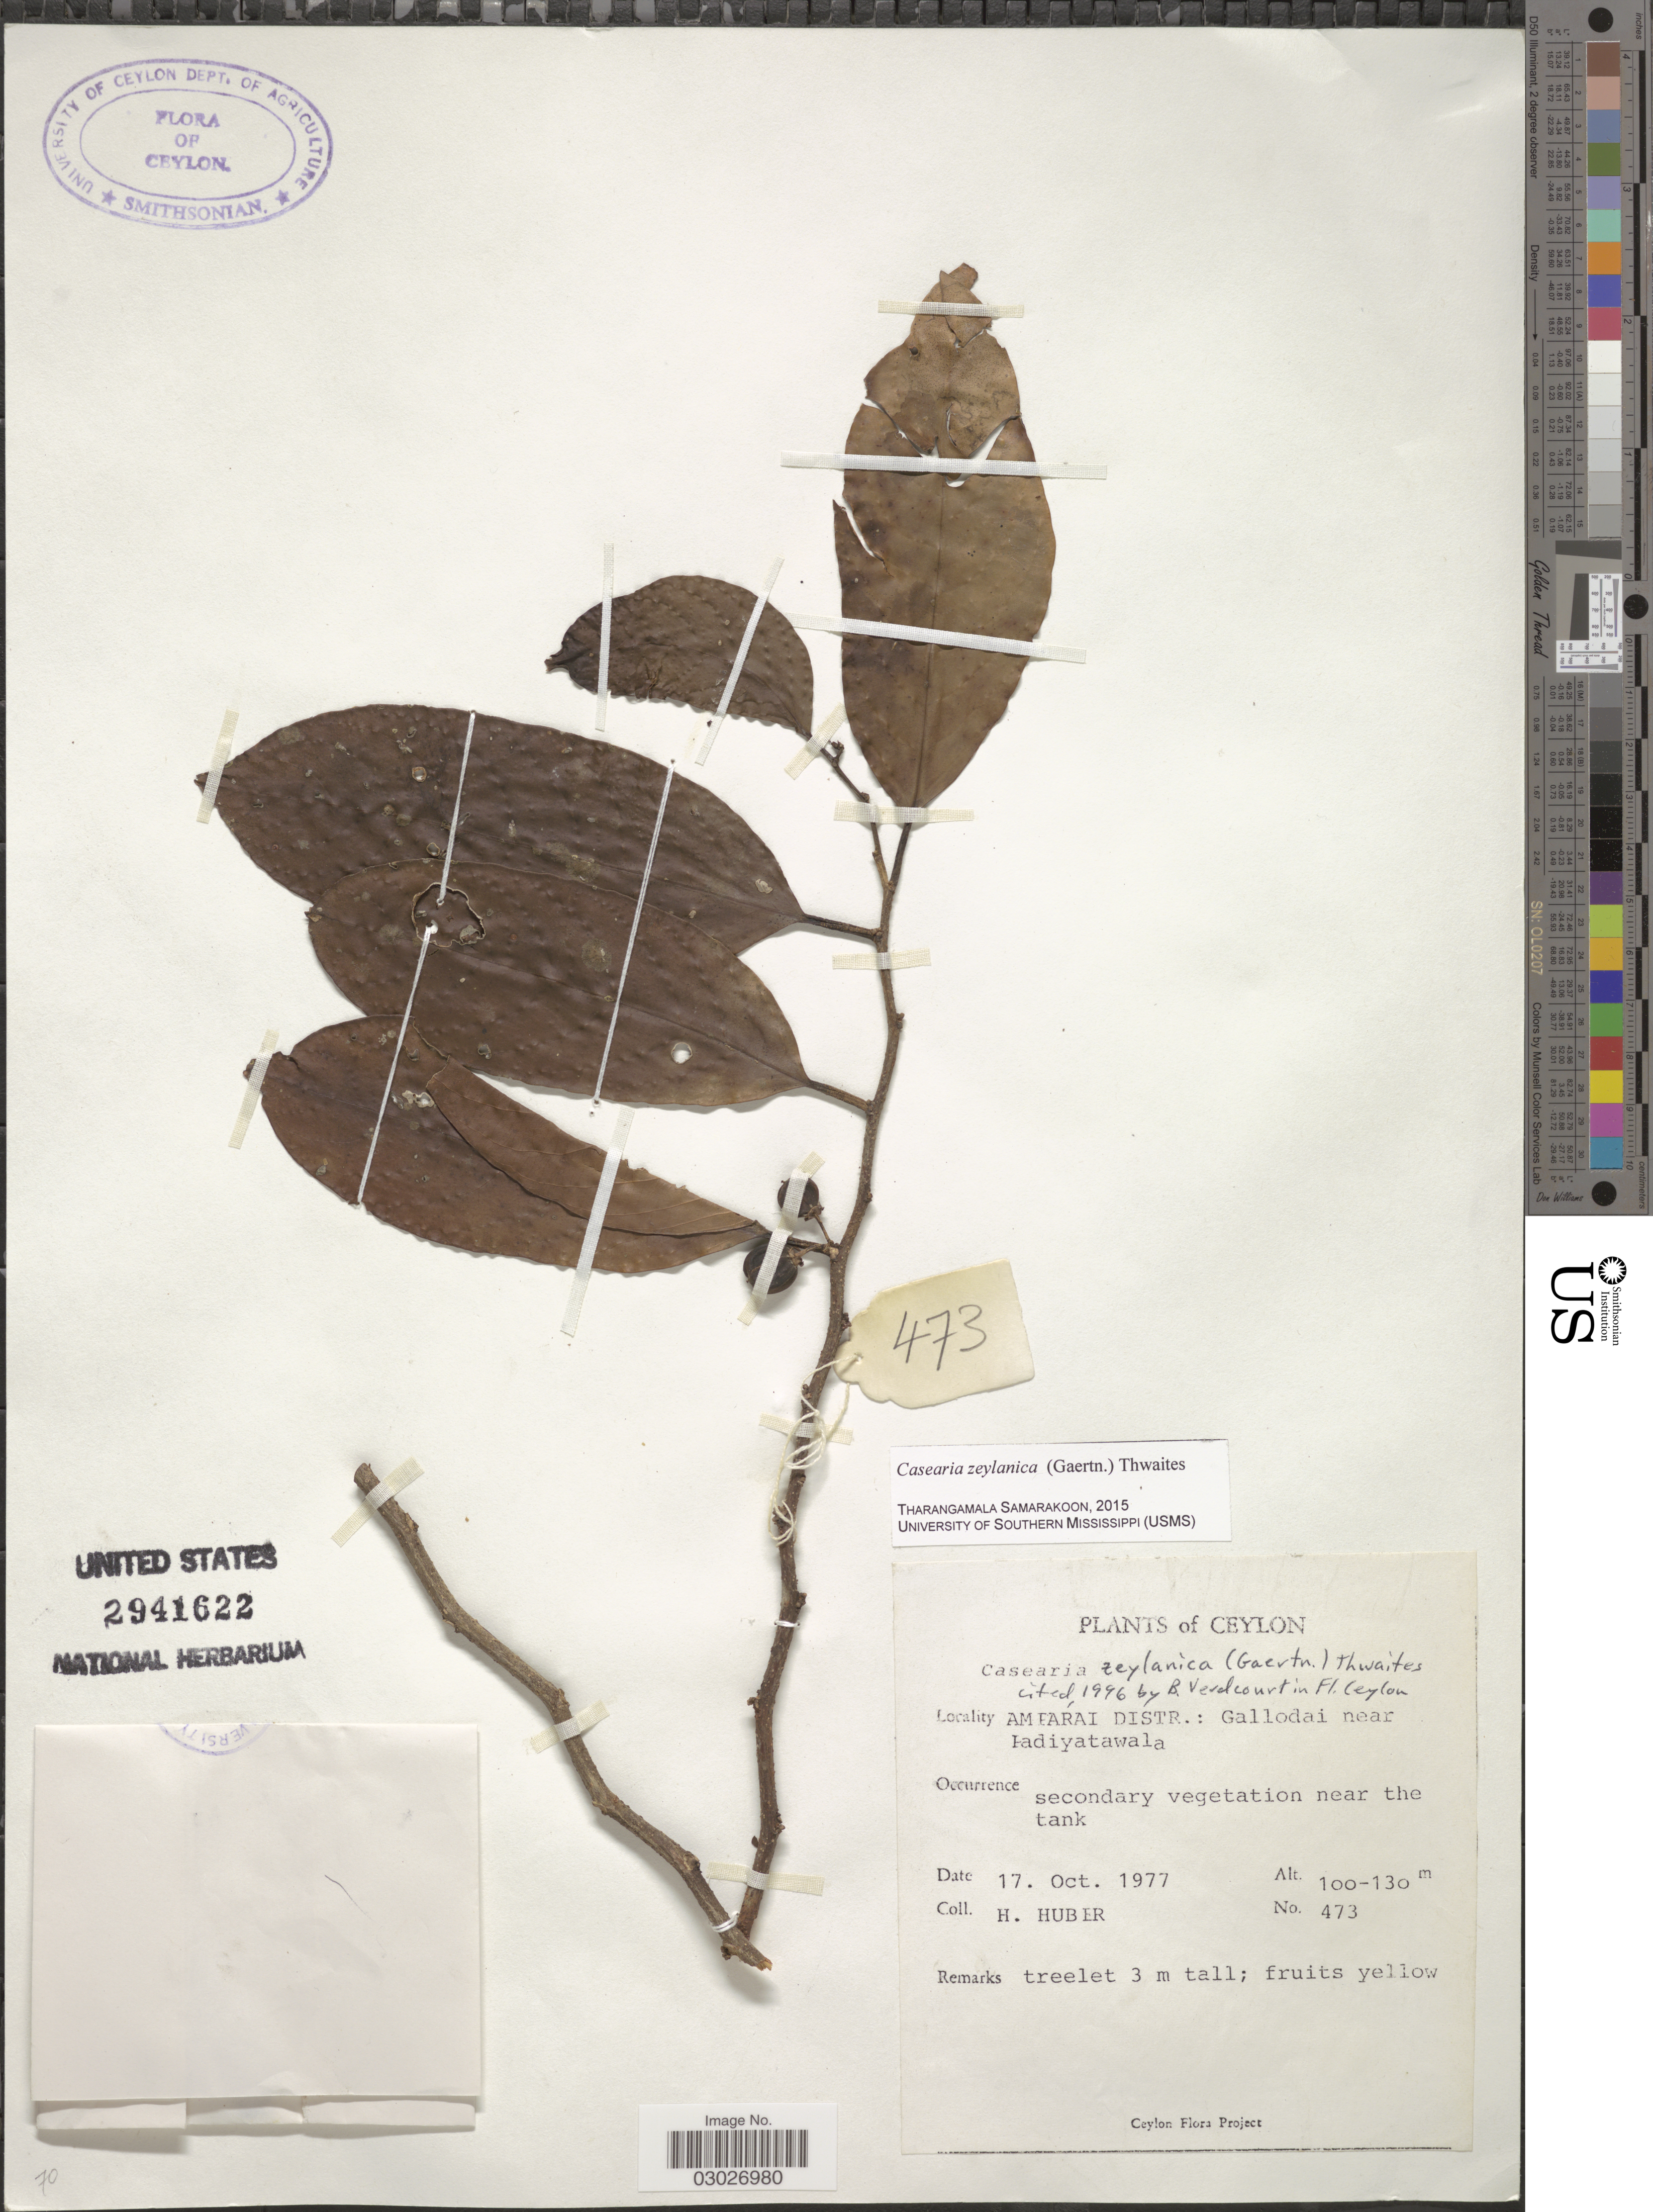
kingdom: Plantae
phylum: Tracheophyta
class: Magnoliopsida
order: Malpighiales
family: Salicaceae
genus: Casearia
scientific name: Casearia zeylanica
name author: Thwaites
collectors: H. Huber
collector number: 473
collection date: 1977-10-17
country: Sri Lanka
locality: Ceylon. Amparai Distr.: Gallodai near Padiyatawala.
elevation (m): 100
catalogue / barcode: US 2941622